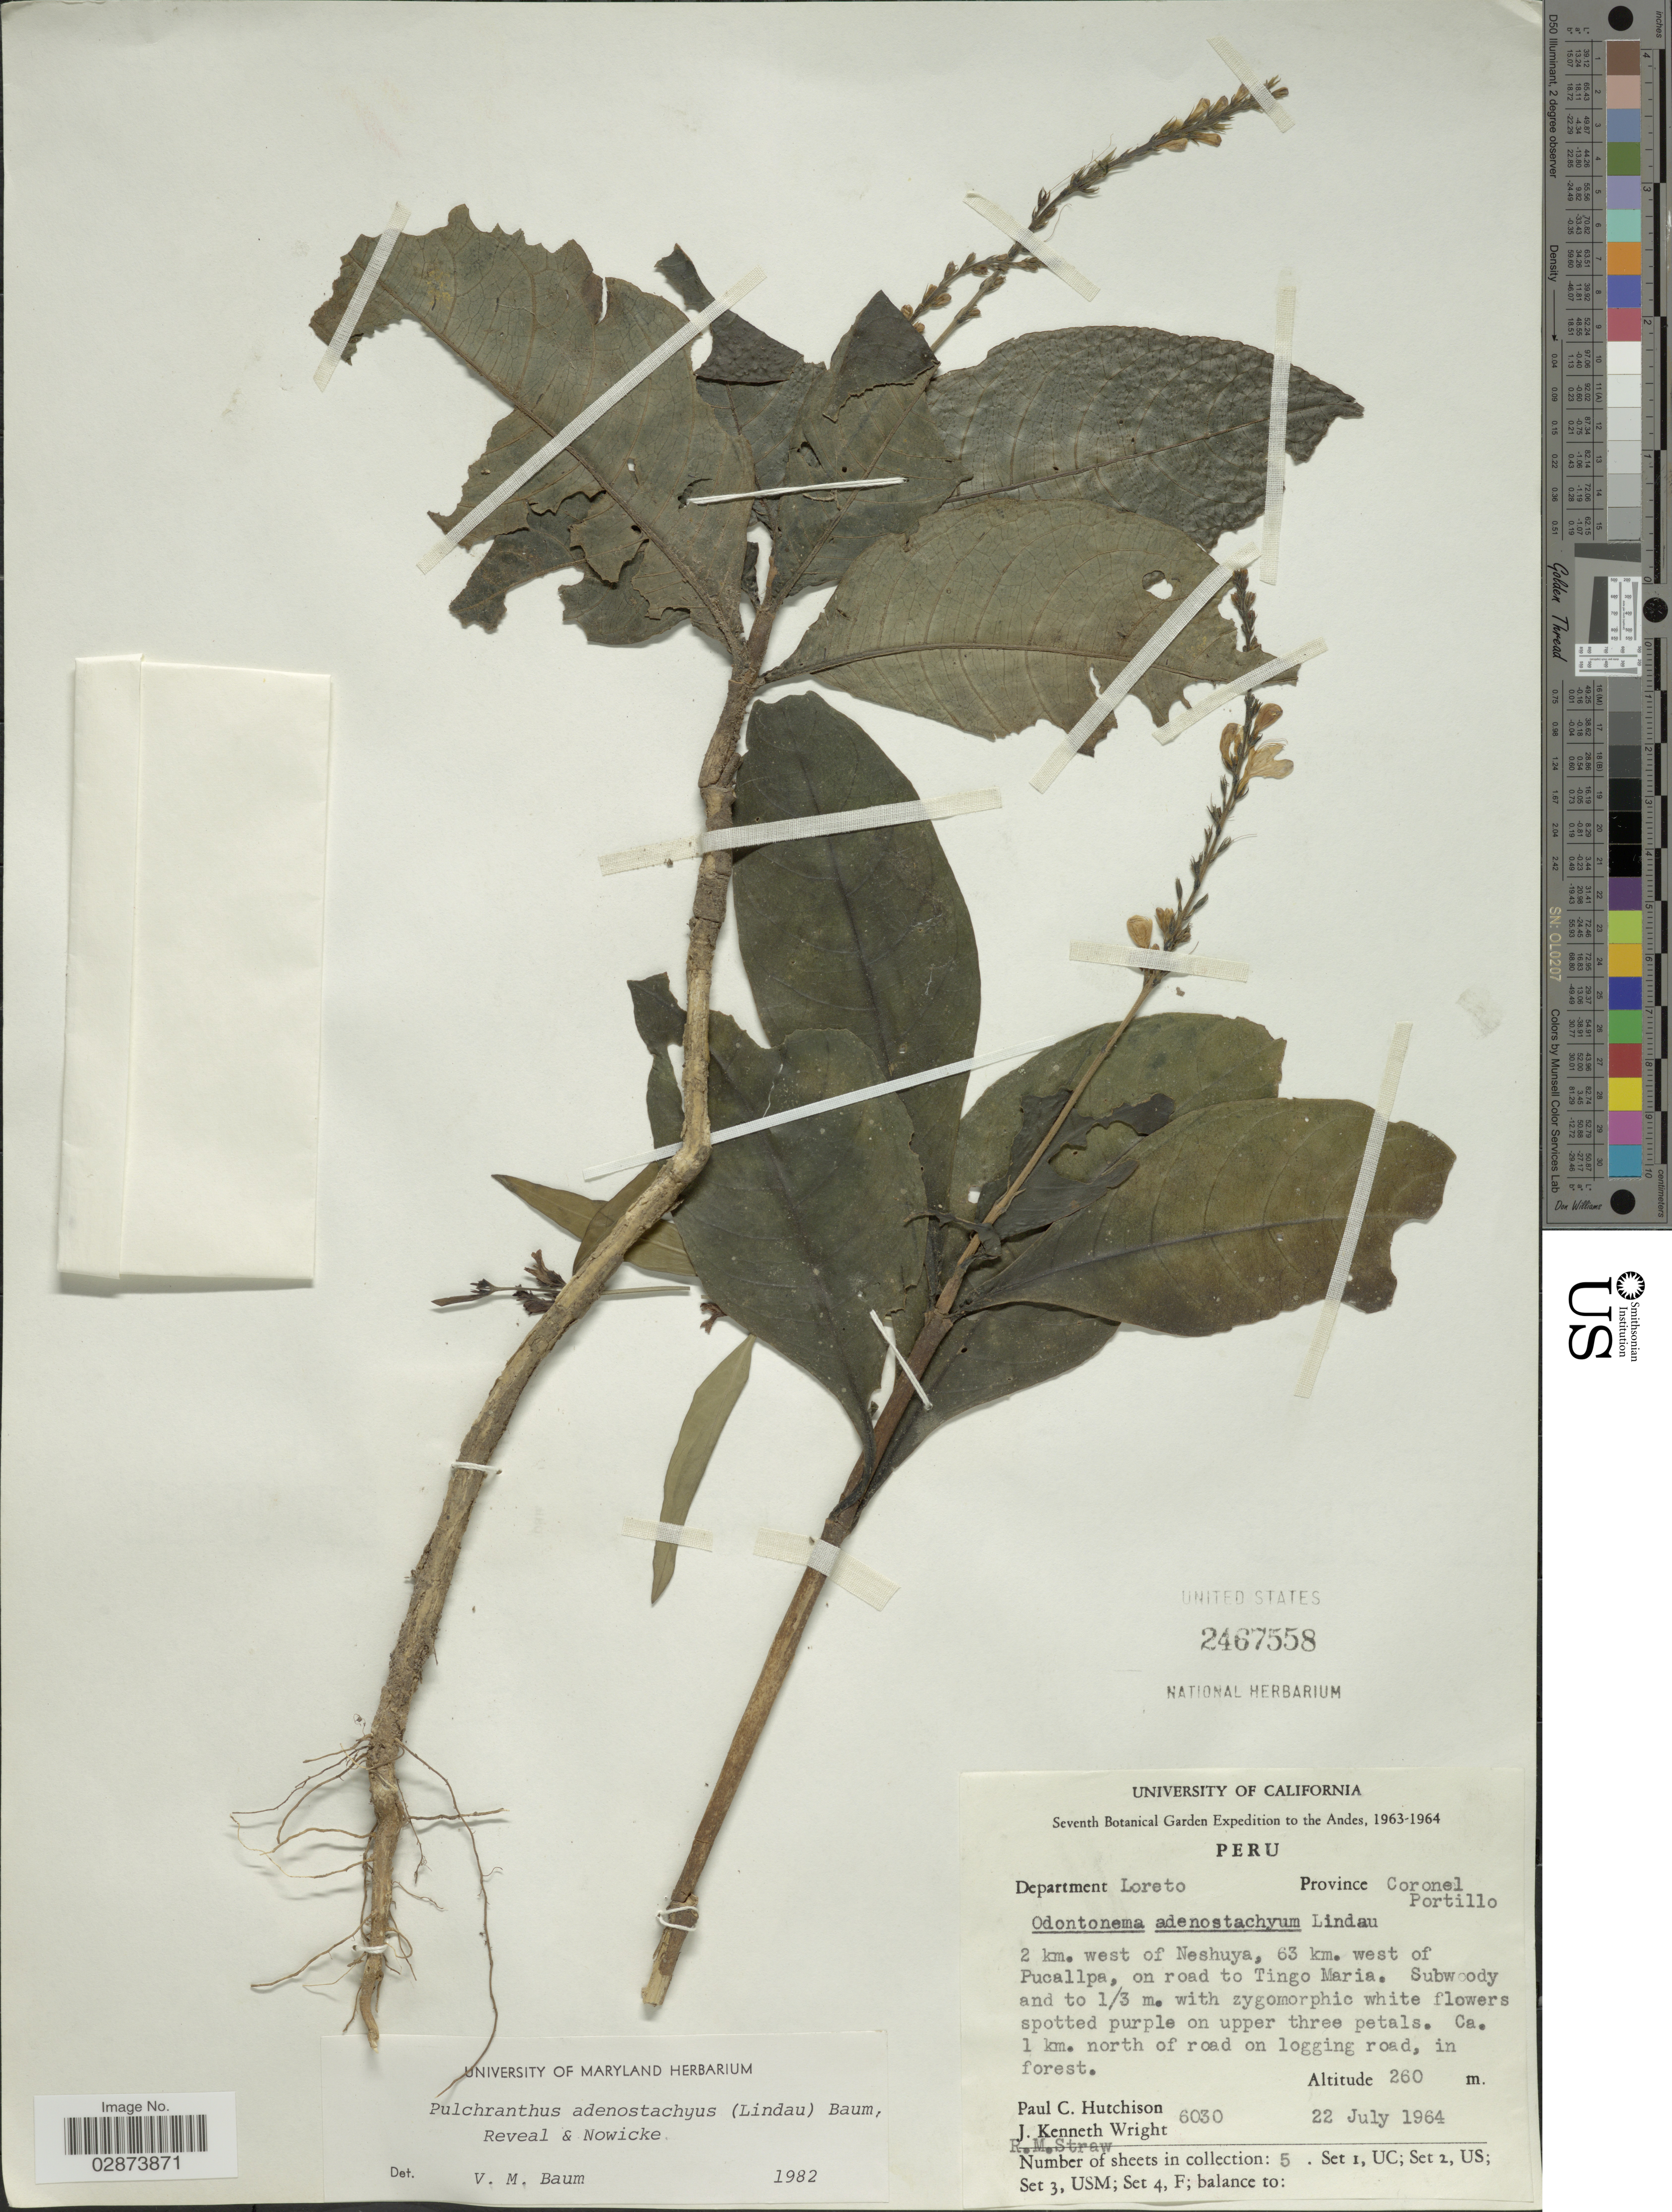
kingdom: Plantae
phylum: Tracheophyta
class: Magnoliopsida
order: Lamiales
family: Acanthaceae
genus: Pulchranthus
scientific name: Pulchranthus adenostachyus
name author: (Lindau) V.M. Baum et al.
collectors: P. C. Hutchison, J. K. Wright & R. M. Straw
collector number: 6030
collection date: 1964-07-22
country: Peru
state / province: Loreto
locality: Department Loreto. Province Coronel Portillo. 2 km. west of Neshuya, 63 km. west of Pucallpa, on road to Tingo Maria. Ca. 1 km. north of road on logging road, in forest.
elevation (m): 260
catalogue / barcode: US 2467558